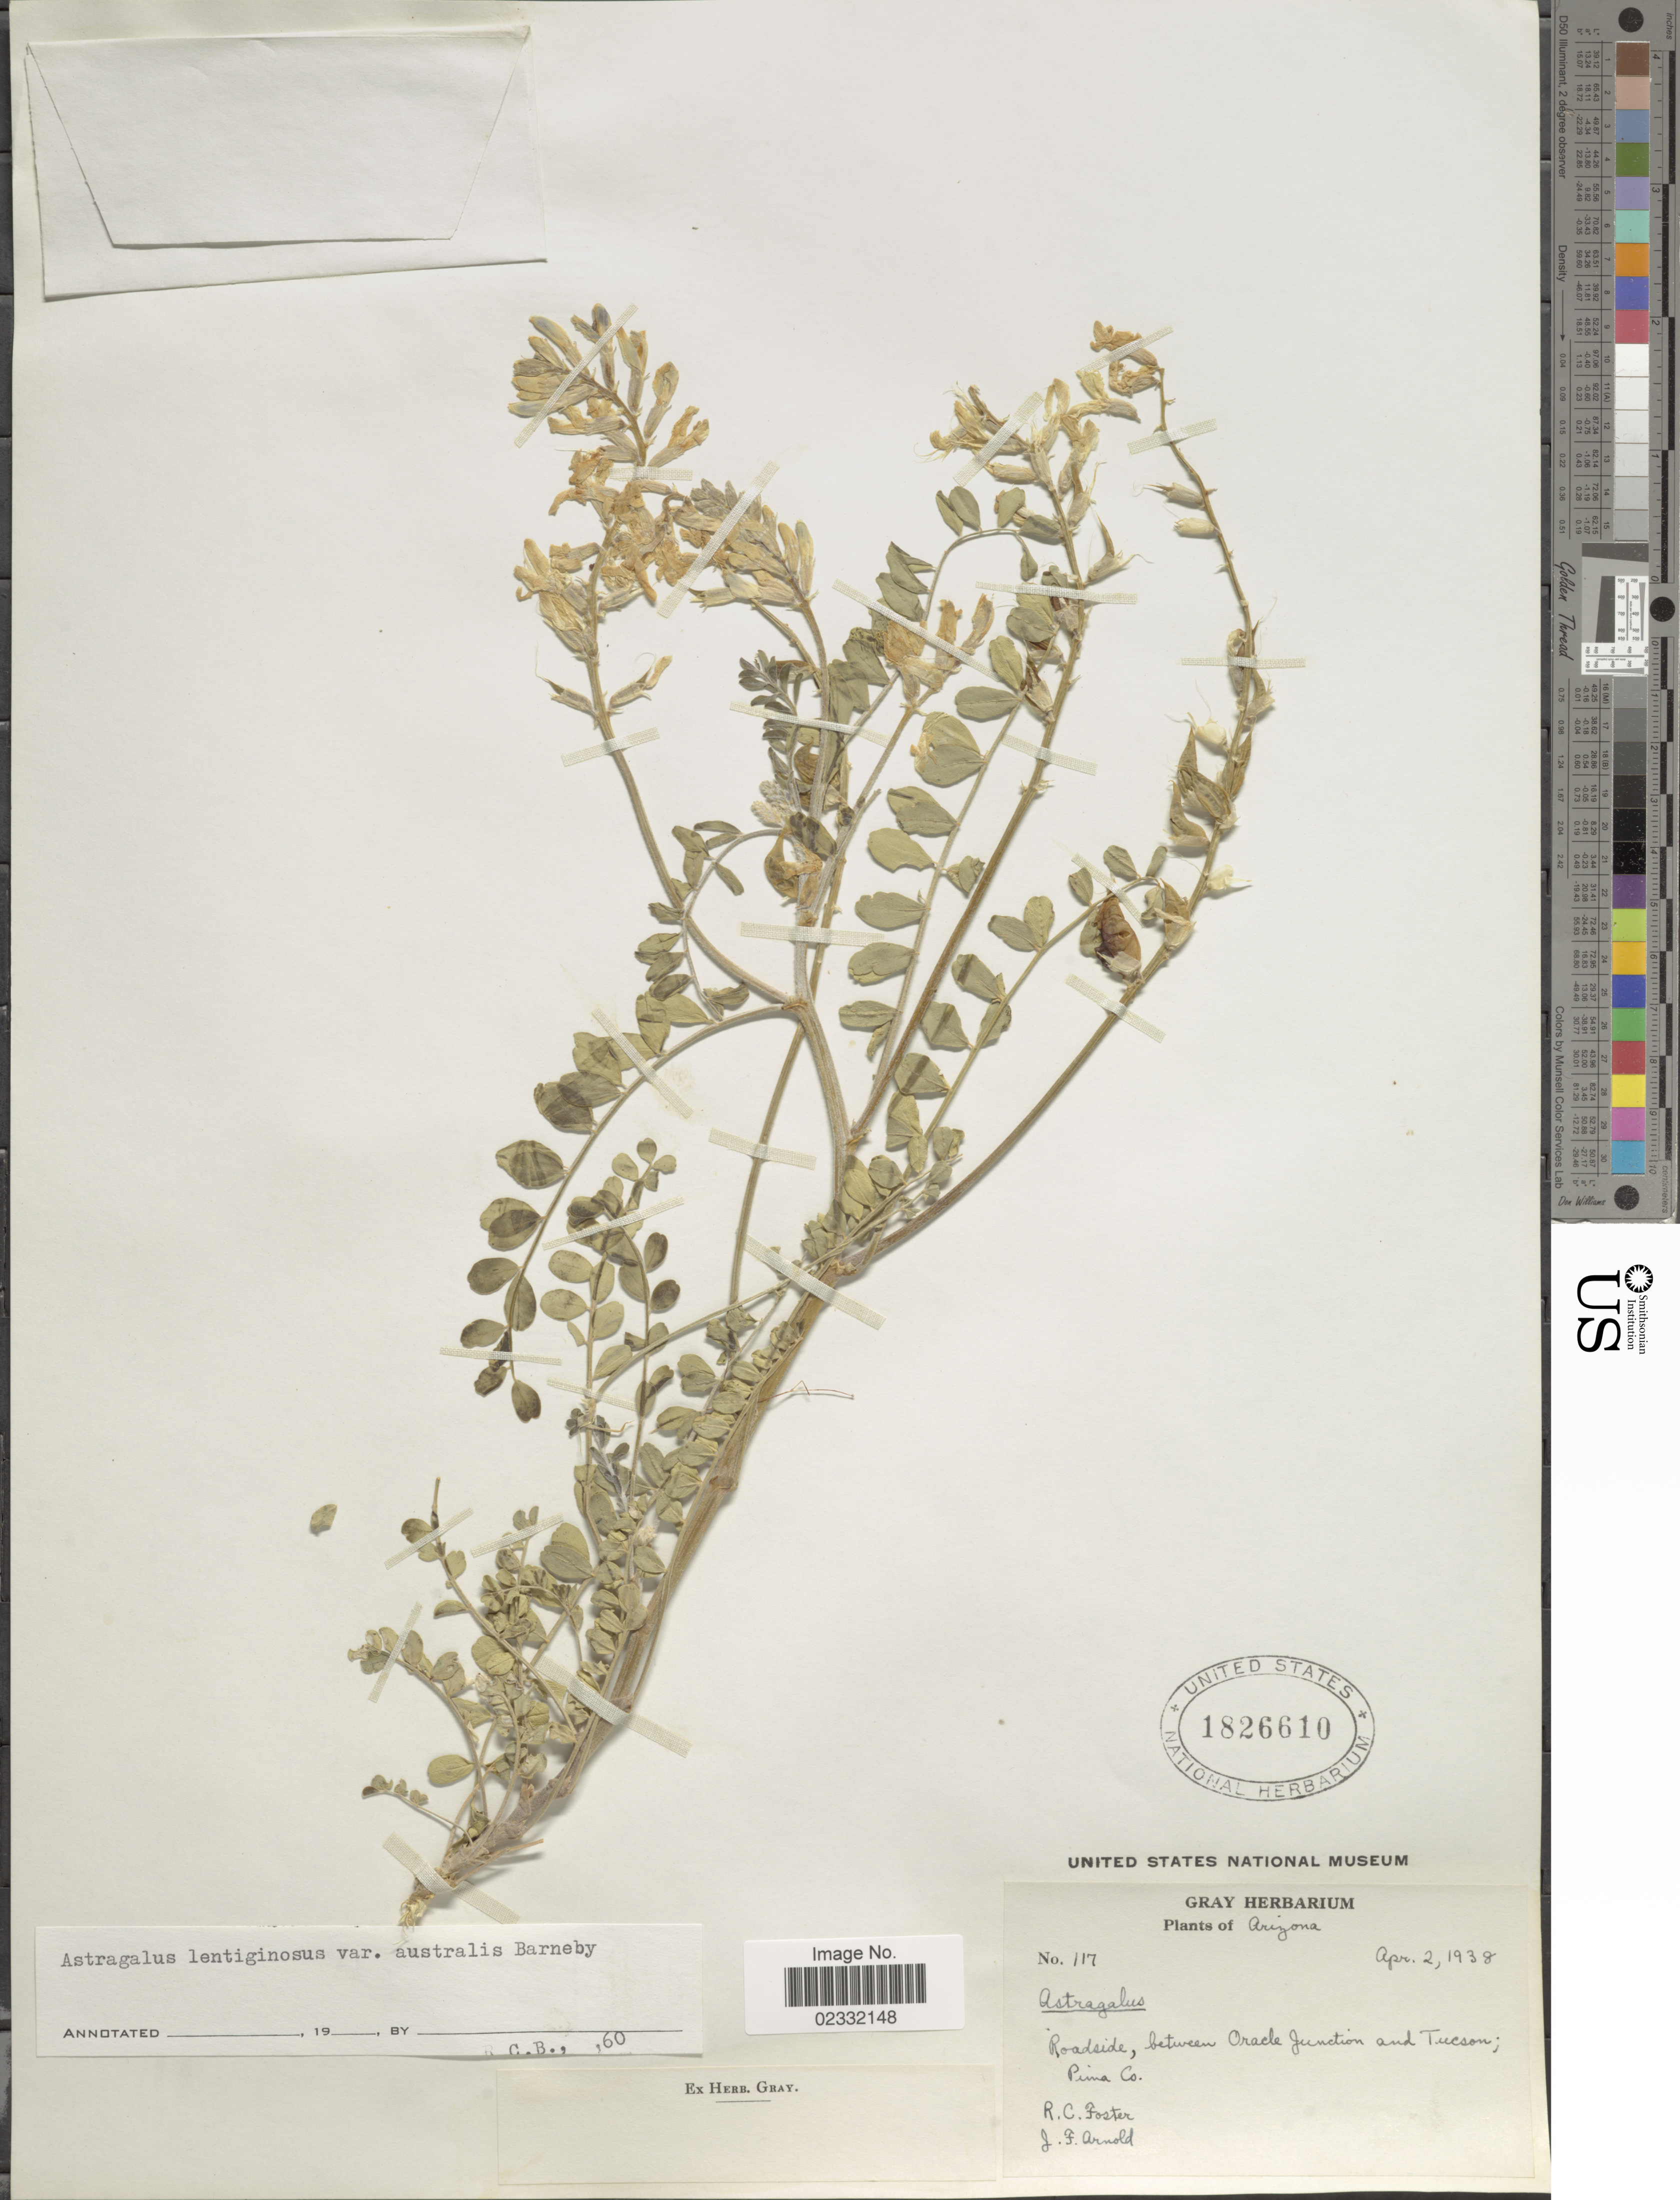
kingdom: Plantae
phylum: Tracheophyta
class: Magnoliopsida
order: Fabales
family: Fabaceae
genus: Astragalus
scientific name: Astragalus lentiginosus var. australis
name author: Barneby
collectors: R. C. Foster & J. F. Arnold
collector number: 117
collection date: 1938-04-02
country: United States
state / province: Arizona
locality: Roadside, between Oracle Junction and Tucson; Pima Co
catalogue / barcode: US 1826610